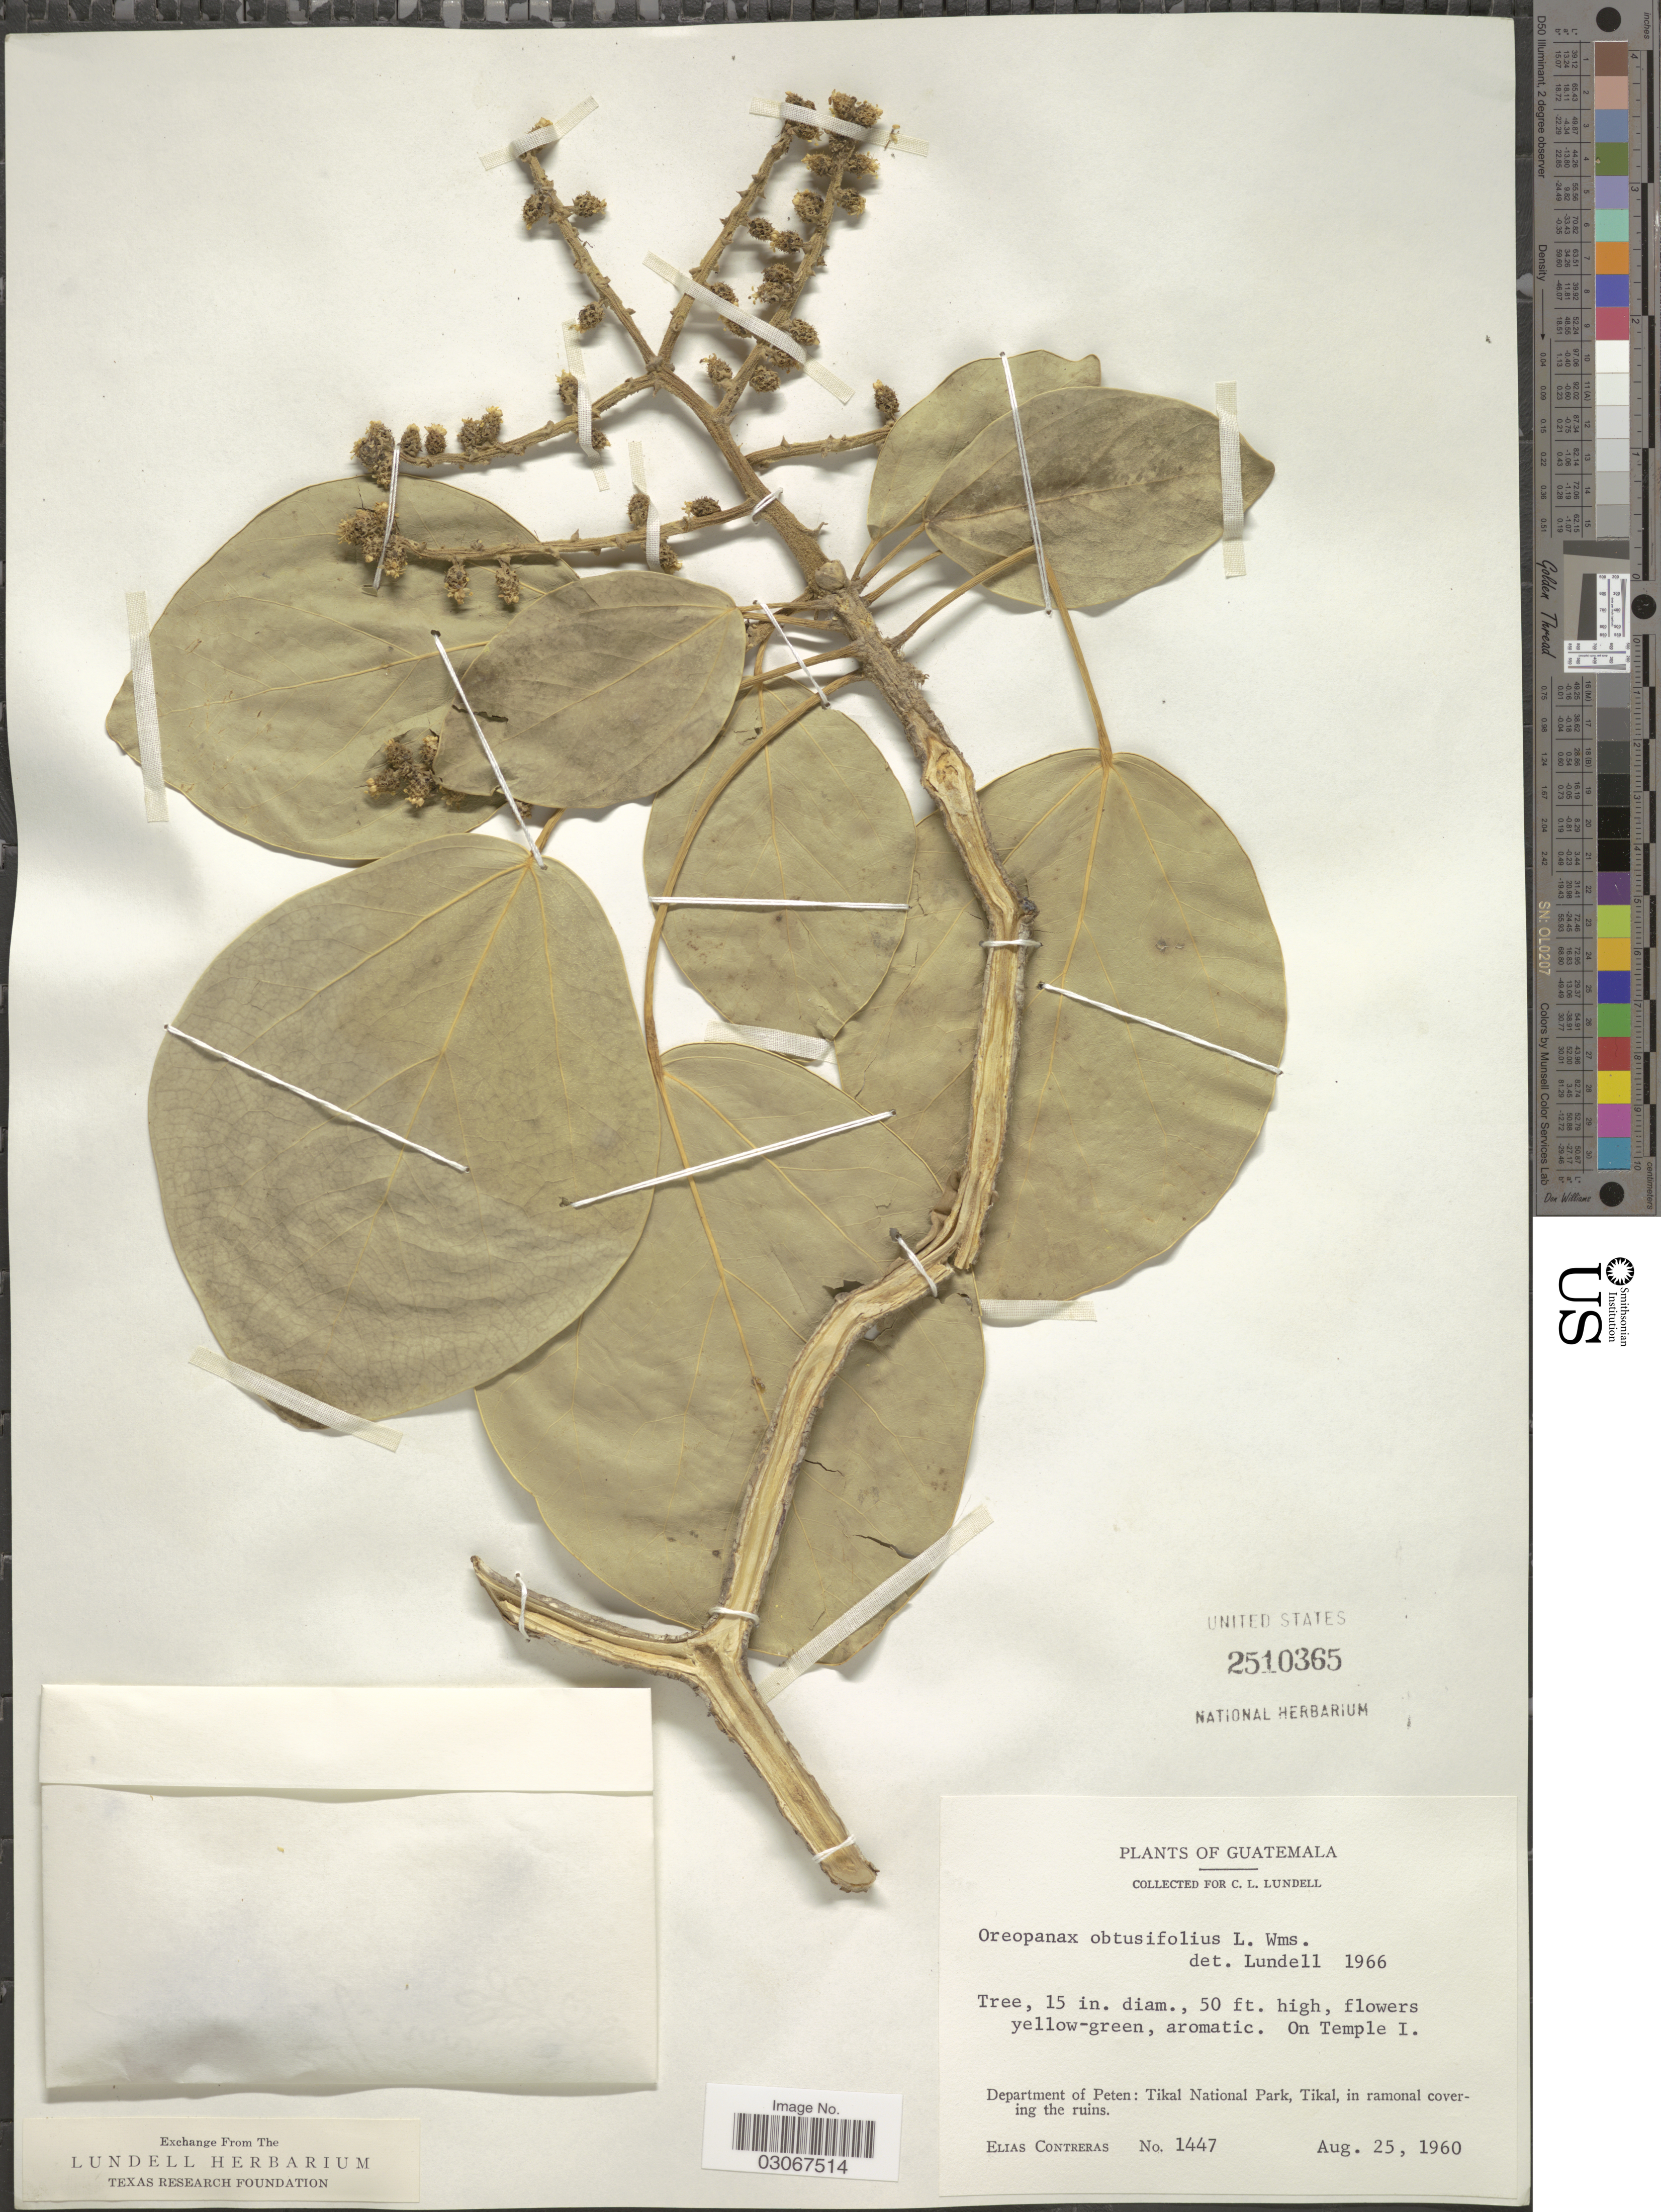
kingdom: Plantae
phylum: Tracheophyta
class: Magnoliopsida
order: Apiales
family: Araliaceae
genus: Oreopanax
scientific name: Oreopanax obtusifolius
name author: L.O. Williams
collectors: E. Contreras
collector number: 1447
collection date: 1960-08-25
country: Guatemala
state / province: El Petén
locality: On Temple I. Department of Peten: Tikal National Park, Tikal, in ramonal covering the ruins.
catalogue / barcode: US 2510365